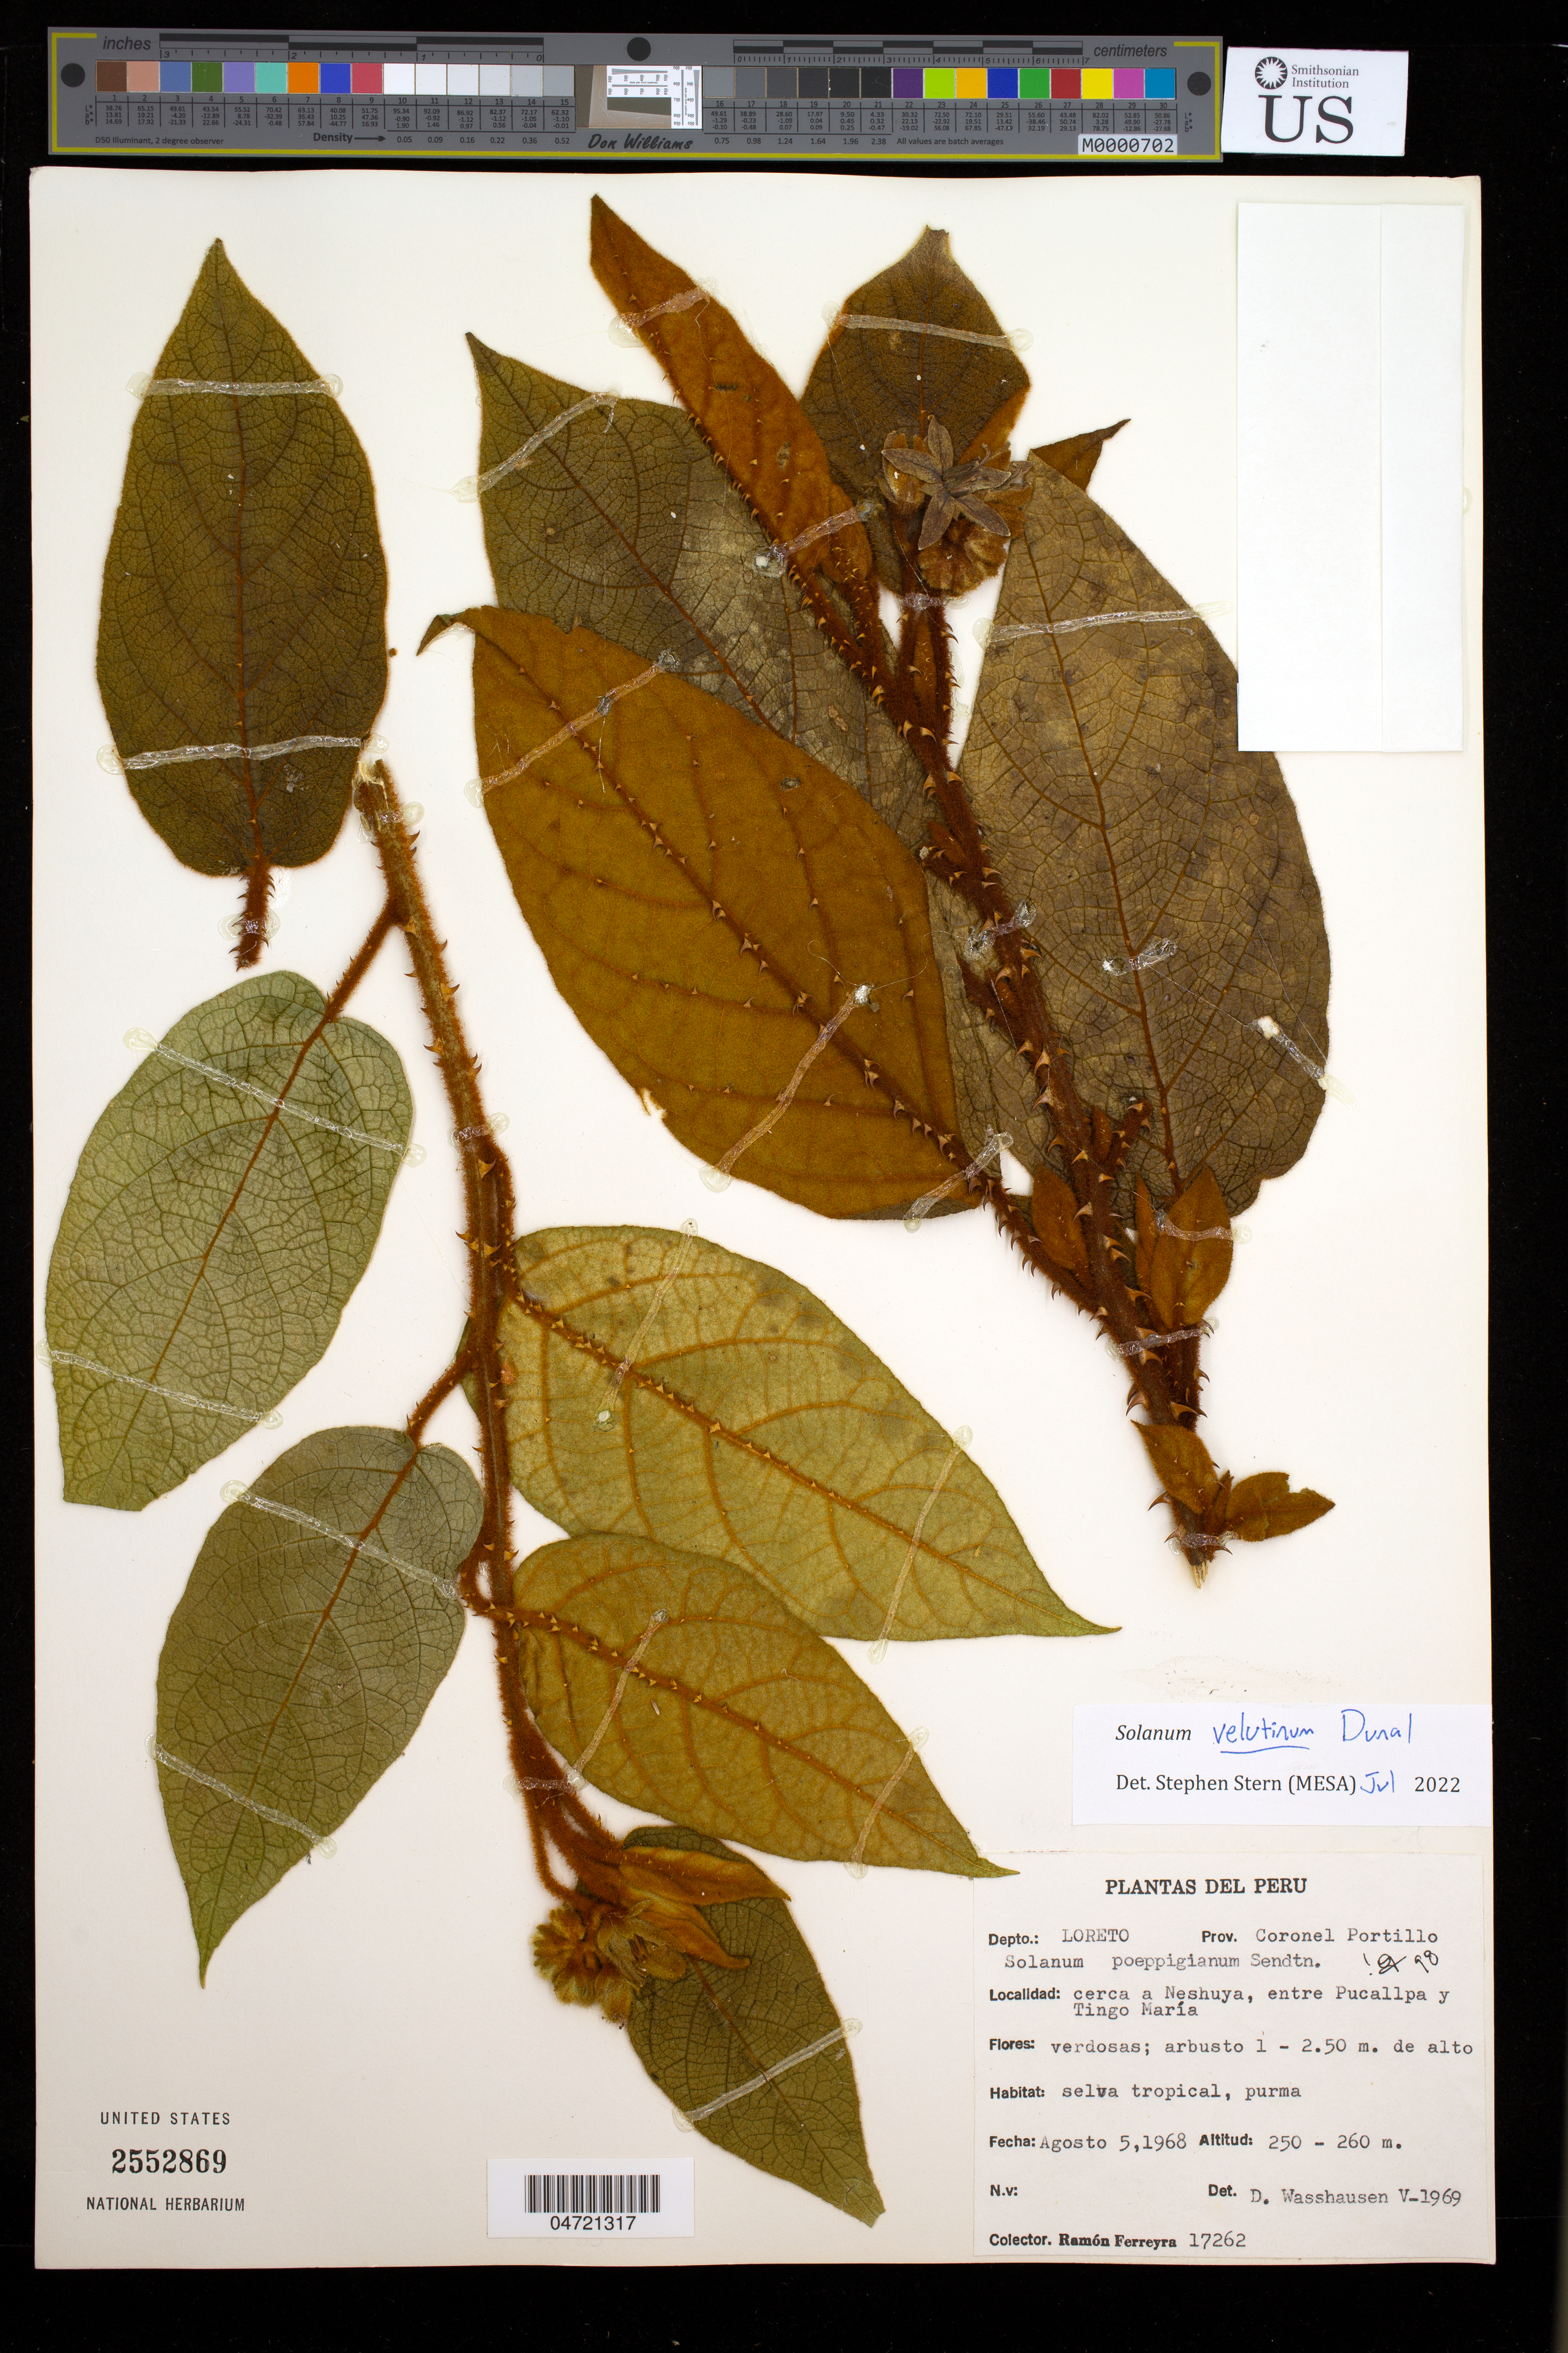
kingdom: Plantae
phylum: Tracheophyta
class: Magnoliopsida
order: Solanales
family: Solanaceae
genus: Solanum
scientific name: Solanum velutinum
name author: Dunal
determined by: Stern, S. R., (UT)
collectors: R. A. Ferreyra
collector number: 17262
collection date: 1968-08-05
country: Peru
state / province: Loreto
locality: Prov. Coronel Portillo. Cerca a Neshuya, entre Pucallpa y Tingo María.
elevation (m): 250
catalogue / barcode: US 2552869